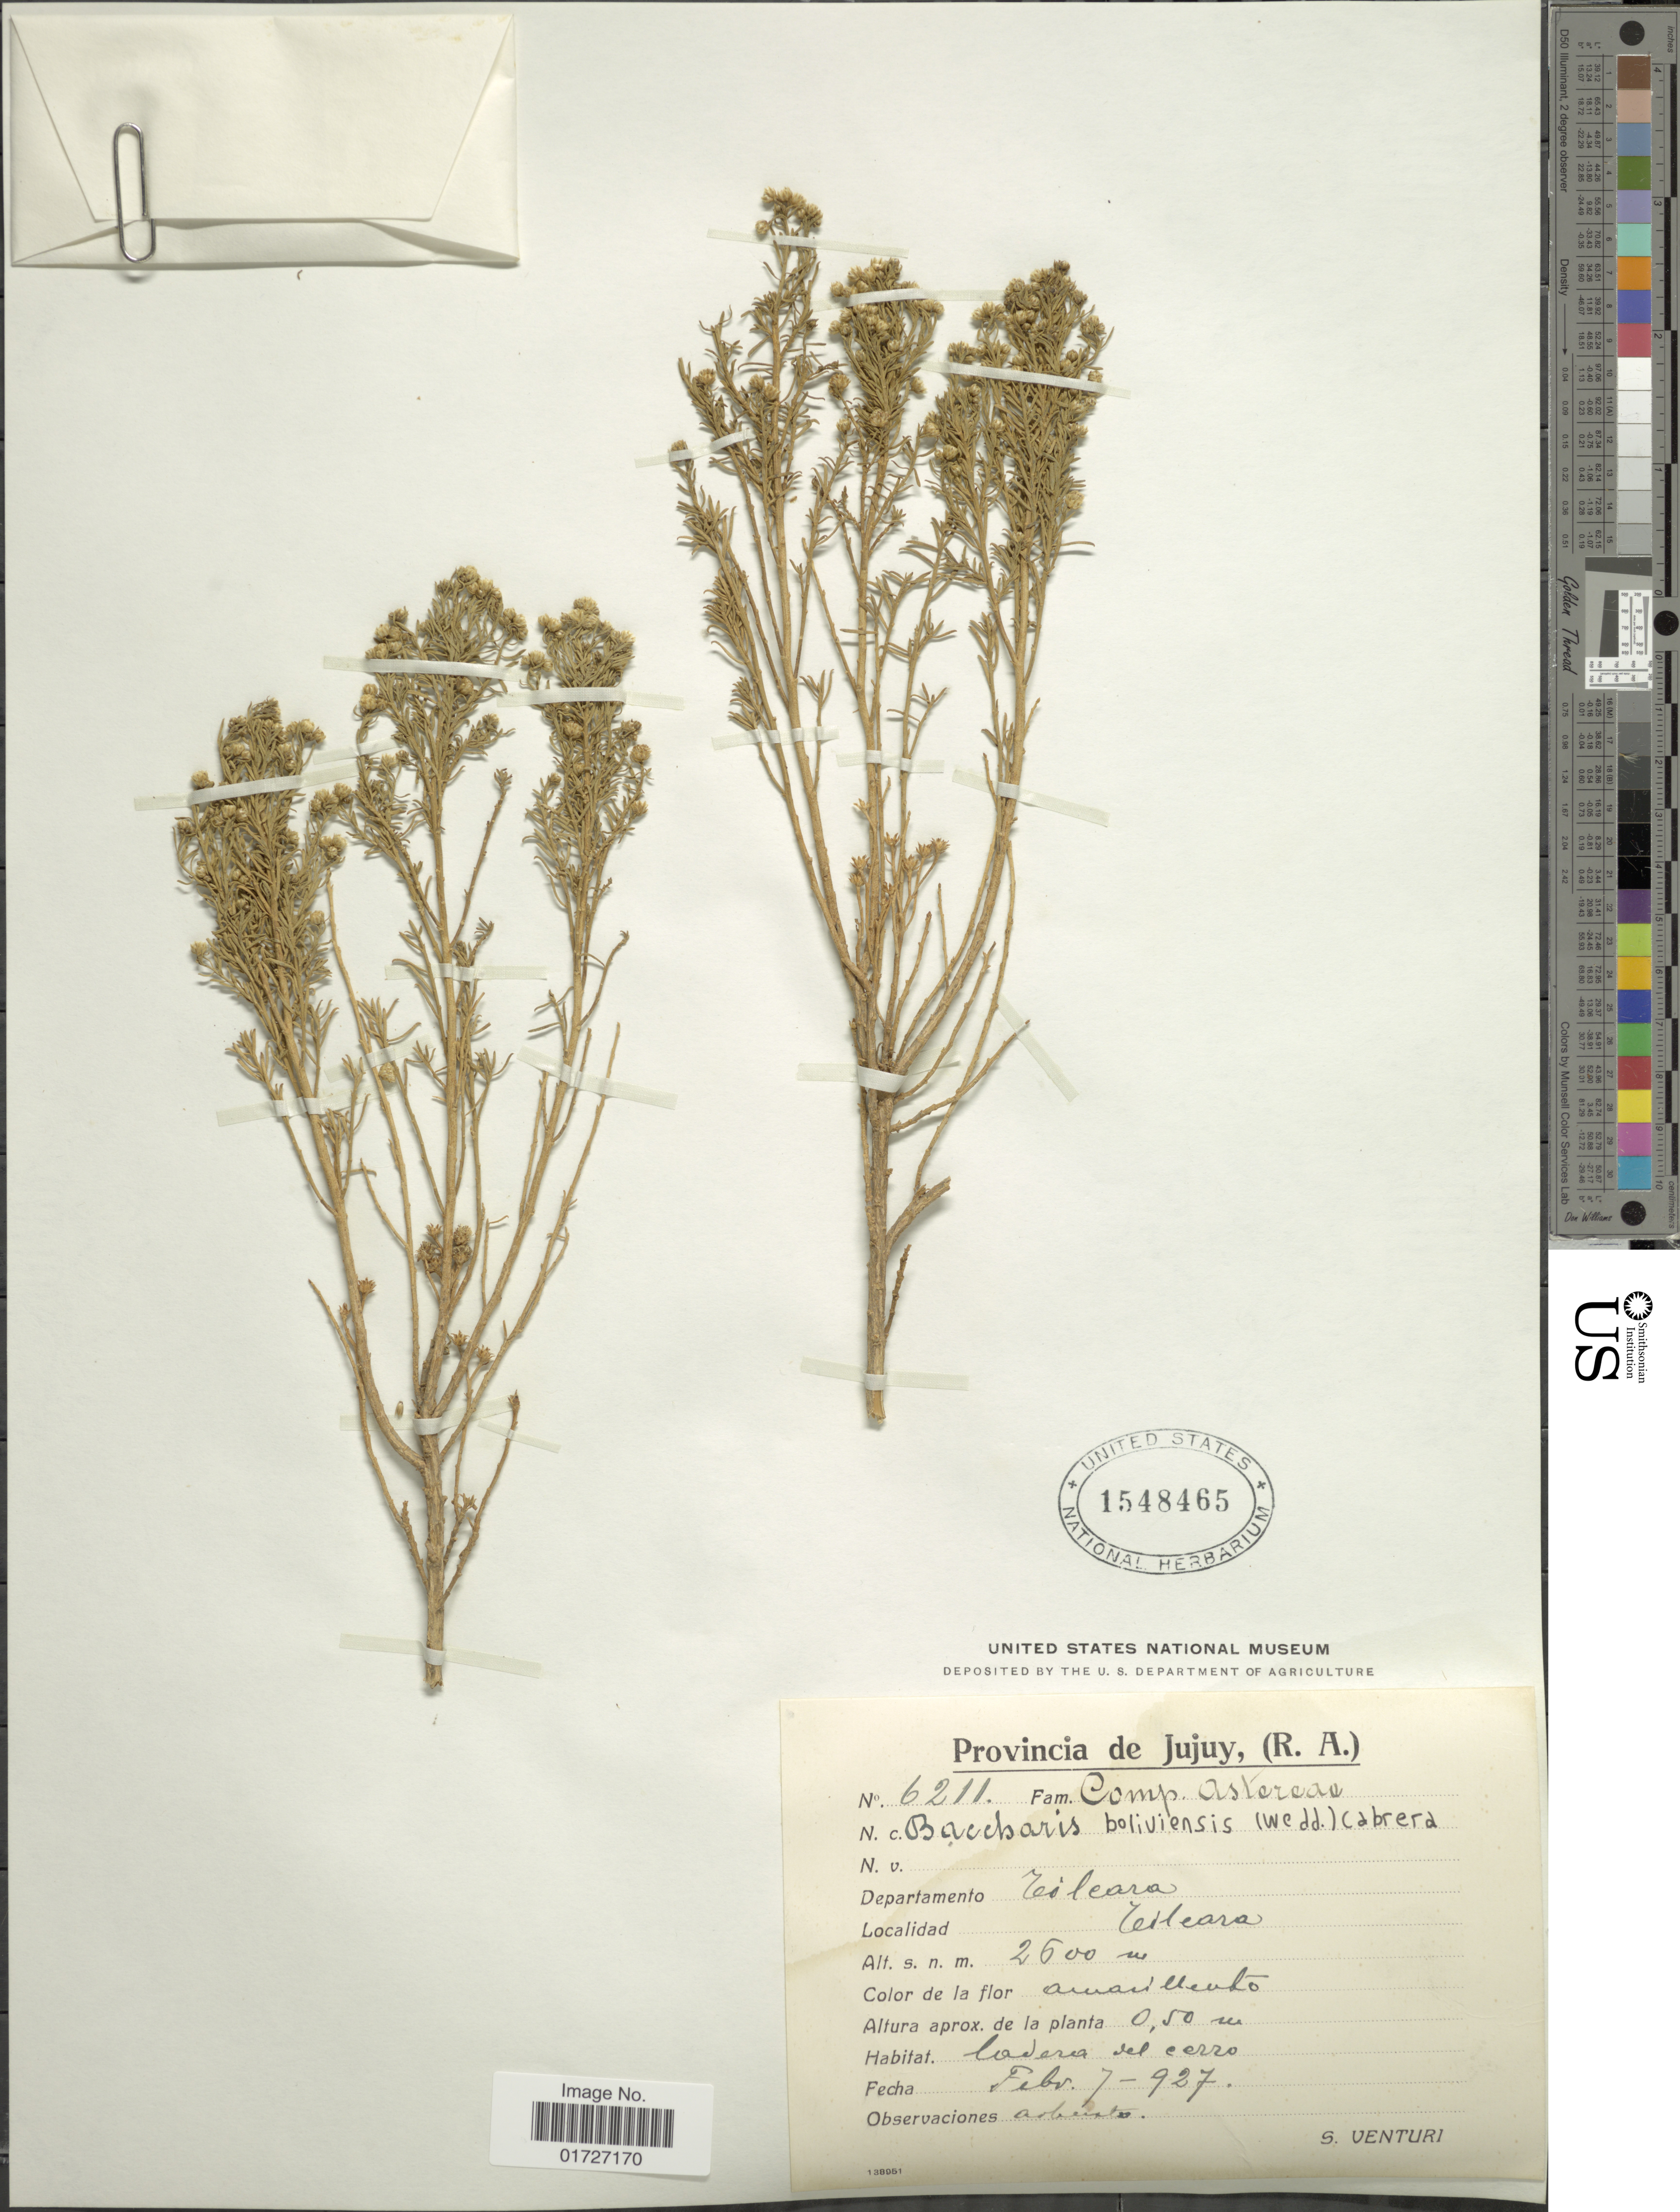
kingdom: Plantae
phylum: Tracheophyta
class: Magnoliopsida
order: Asterales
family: Asteraceae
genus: Baccharis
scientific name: Baccharis bolivensis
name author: (Wedd.) Cabrera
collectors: S. Venturi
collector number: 6211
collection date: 1927-02-07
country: Argentina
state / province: Jujuy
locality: Departamento Tilcara, Tilcara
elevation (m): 2500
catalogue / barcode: US 1548465